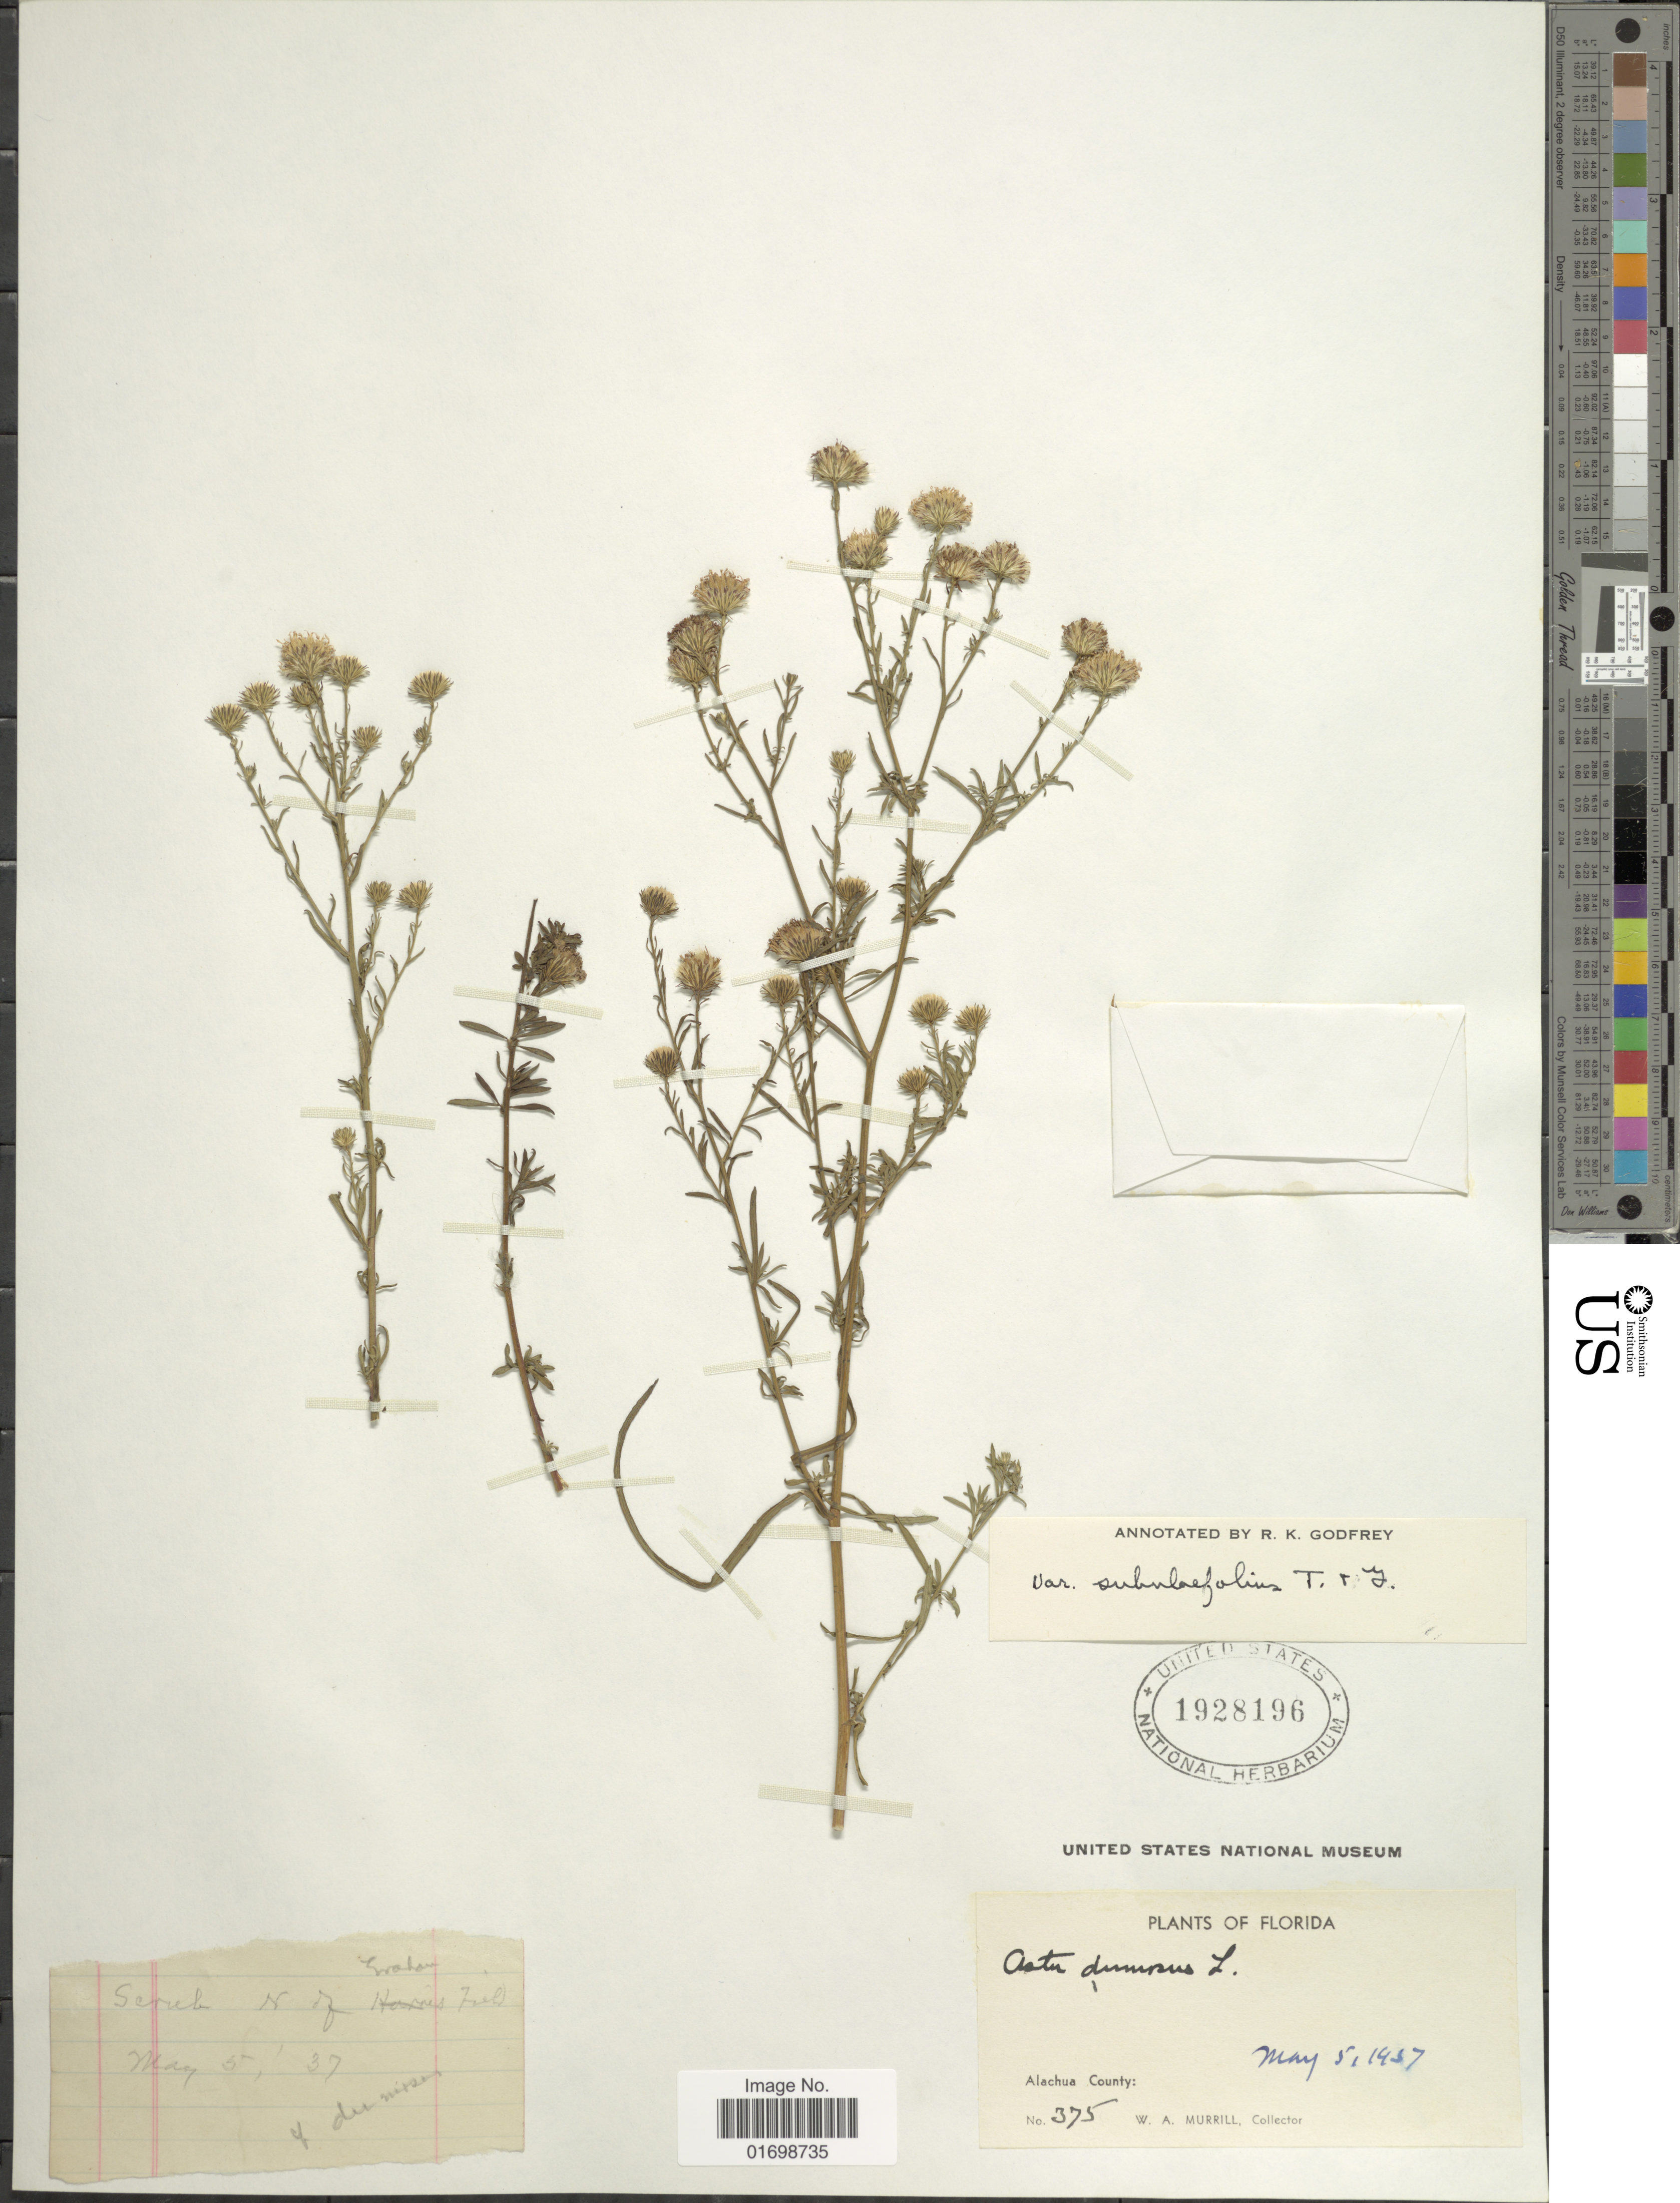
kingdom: Plantae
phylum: Tracheophyta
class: Magnoliopsida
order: Asterales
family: Asteraceae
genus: Symphyotrichum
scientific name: Symphyotrichum dumosum var. subulifolium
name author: (Torr. & A. Gray) G.L. Nesom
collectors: W. A. Murrill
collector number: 375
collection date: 1937-05-05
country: United States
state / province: Florida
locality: Alachua County.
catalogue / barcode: US 1928196